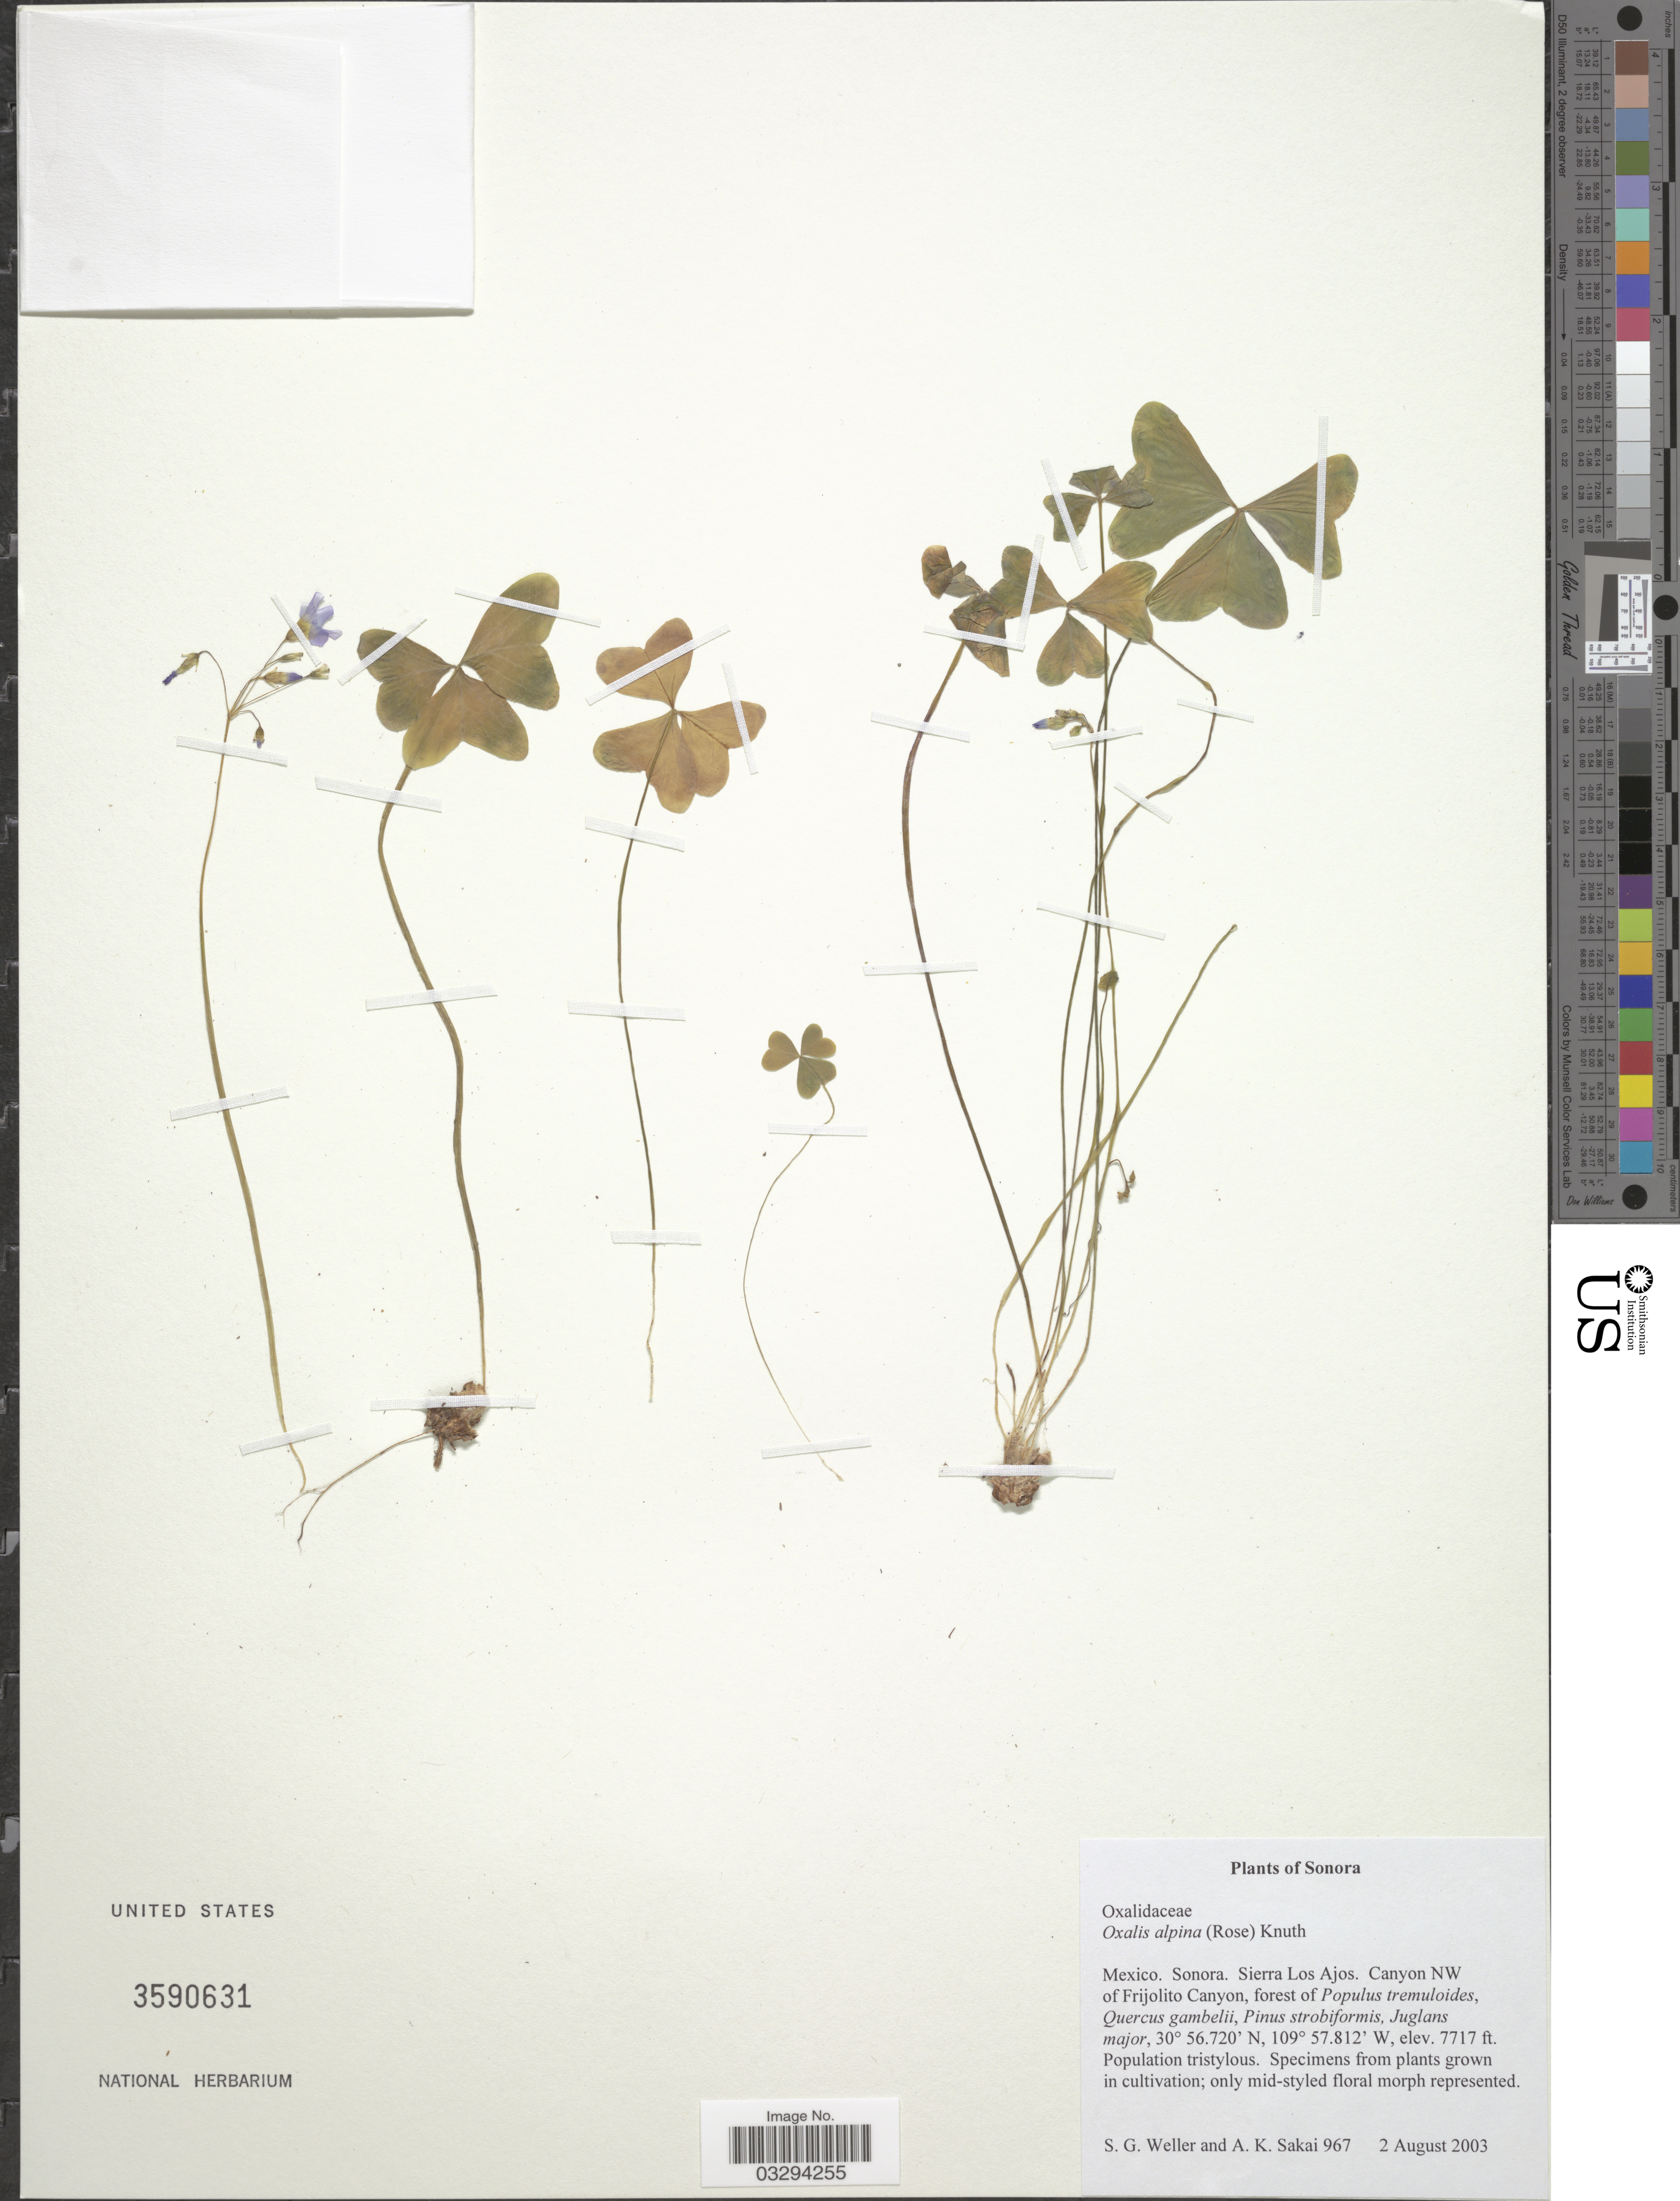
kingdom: Plantae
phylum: Tracheophyta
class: Magnoliopsida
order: Oxalidales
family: Oxalidaceae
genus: Oxalis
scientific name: Oxalis alpina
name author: (Rose) R. Knuth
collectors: S. G. Weller & A. Sakai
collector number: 967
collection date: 2003-08-02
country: Mexico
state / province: Sonora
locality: Sierra Los Ajos. Canyon NW of Frijolito Canyon.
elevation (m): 2352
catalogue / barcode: US 3590631